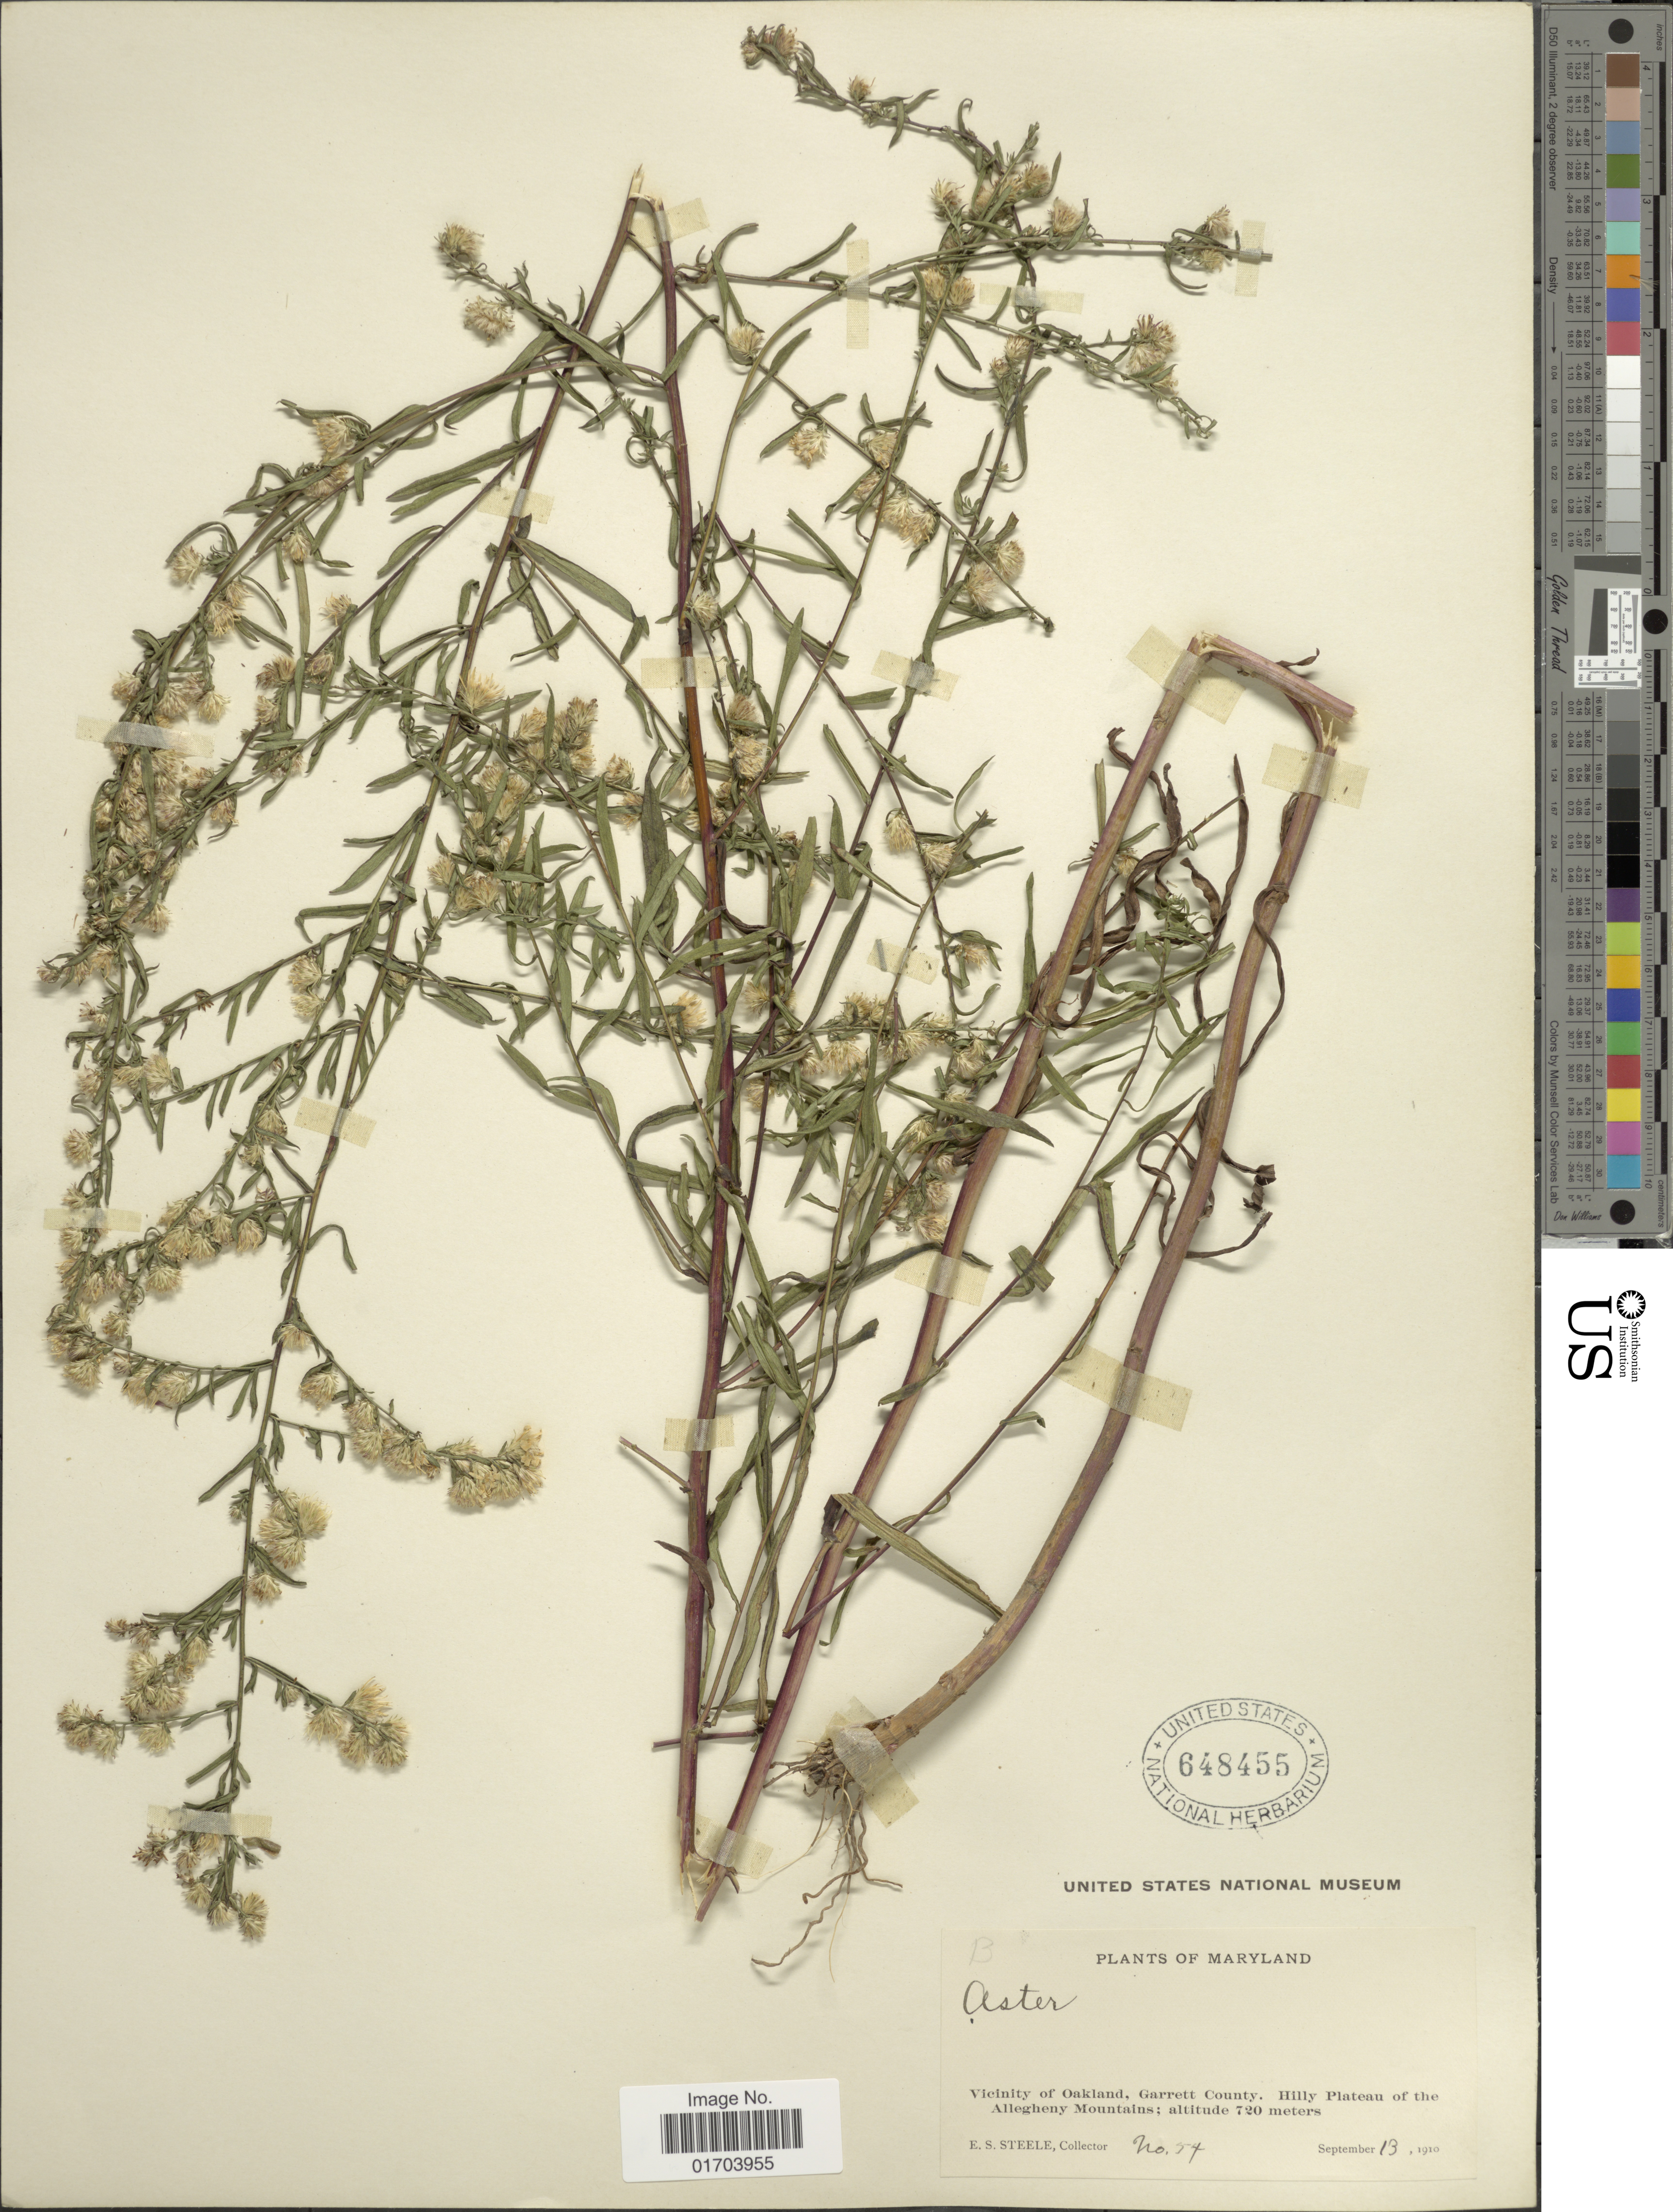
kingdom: Plantae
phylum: Tracheophyta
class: Magnoliopsida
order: Asterales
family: Asteraceae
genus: Aster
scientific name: Aster asparagoides E.S. Steele sp. nov. ined.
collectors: E. Steele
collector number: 54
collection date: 1910-09-13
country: United States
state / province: Maryland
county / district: Garrett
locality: Vicinity of Oakland, Garrett County. Hilly Plateau of the Allegheny Mountains.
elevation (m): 720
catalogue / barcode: US 648455